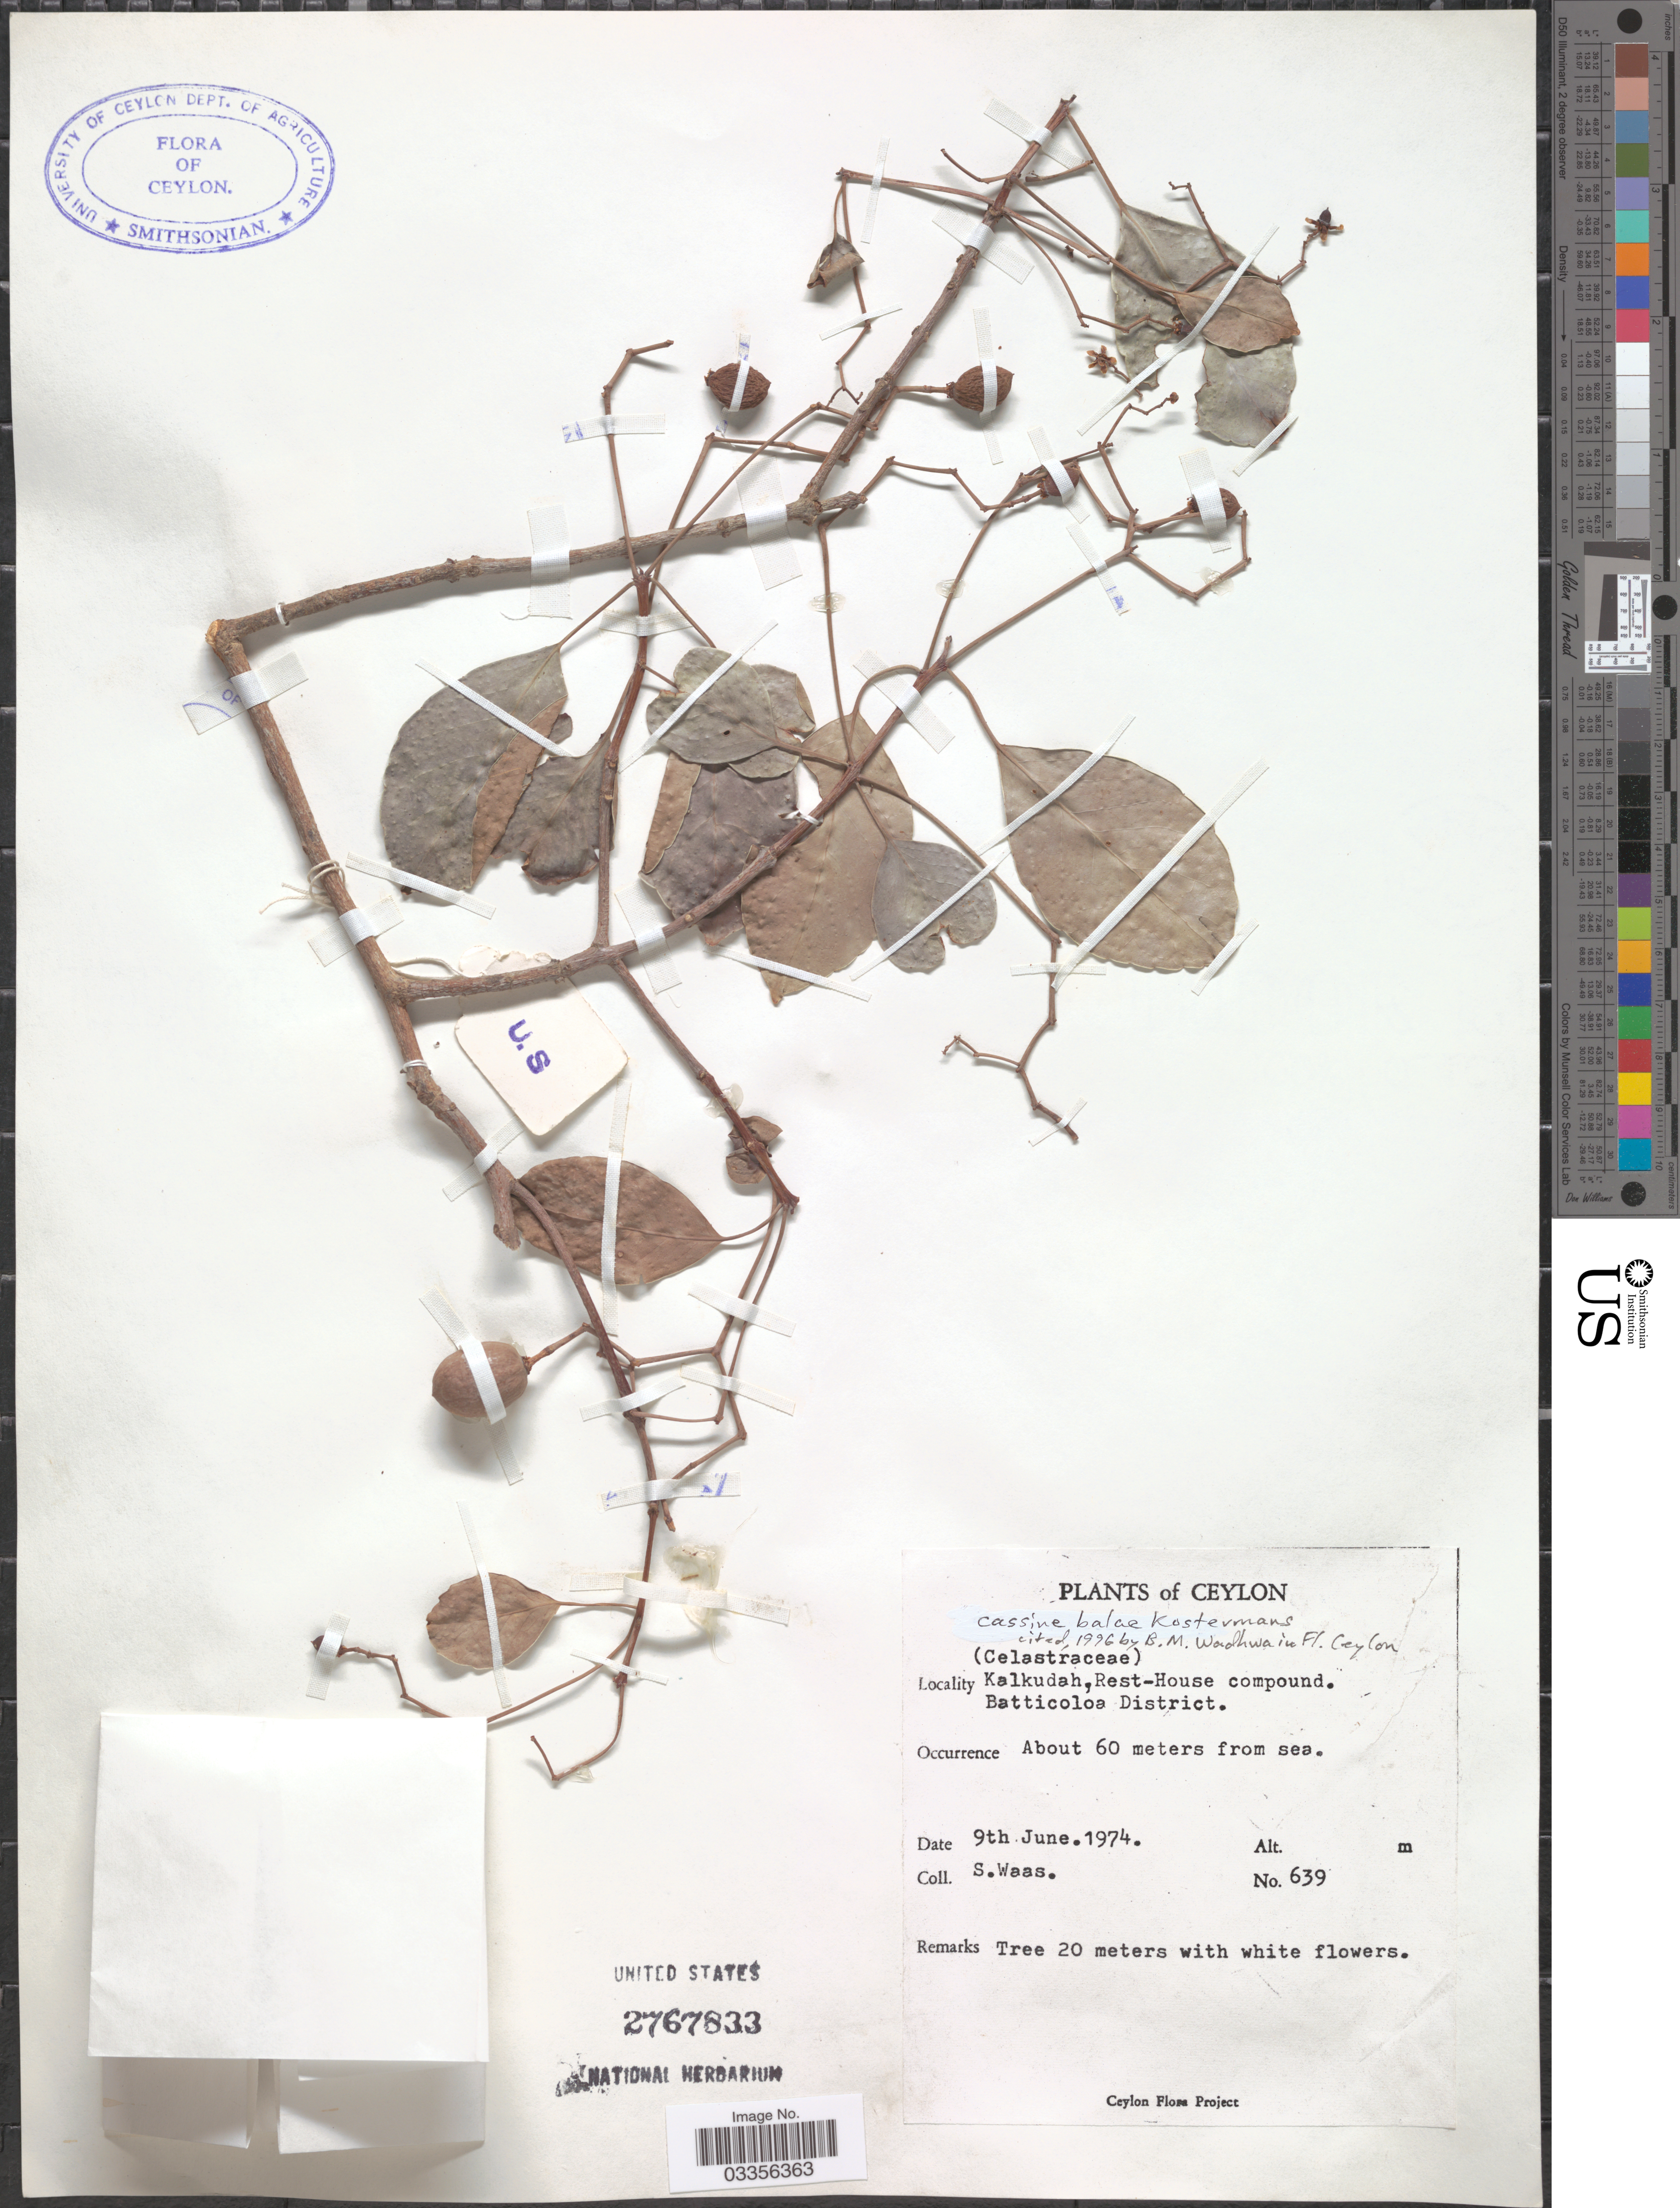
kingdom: Plantae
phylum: Tracheophyta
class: Magnoliopsida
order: Celastrales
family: Celastraceae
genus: Cassine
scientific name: Cassine balae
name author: Kosterm.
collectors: S. Waas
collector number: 639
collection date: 1974-06-09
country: Sri Lanka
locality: Ceylon. Kalkudah, Rest-House compound. Batticoloa District. About 60 meters from the sea.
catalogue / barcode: US 2767833